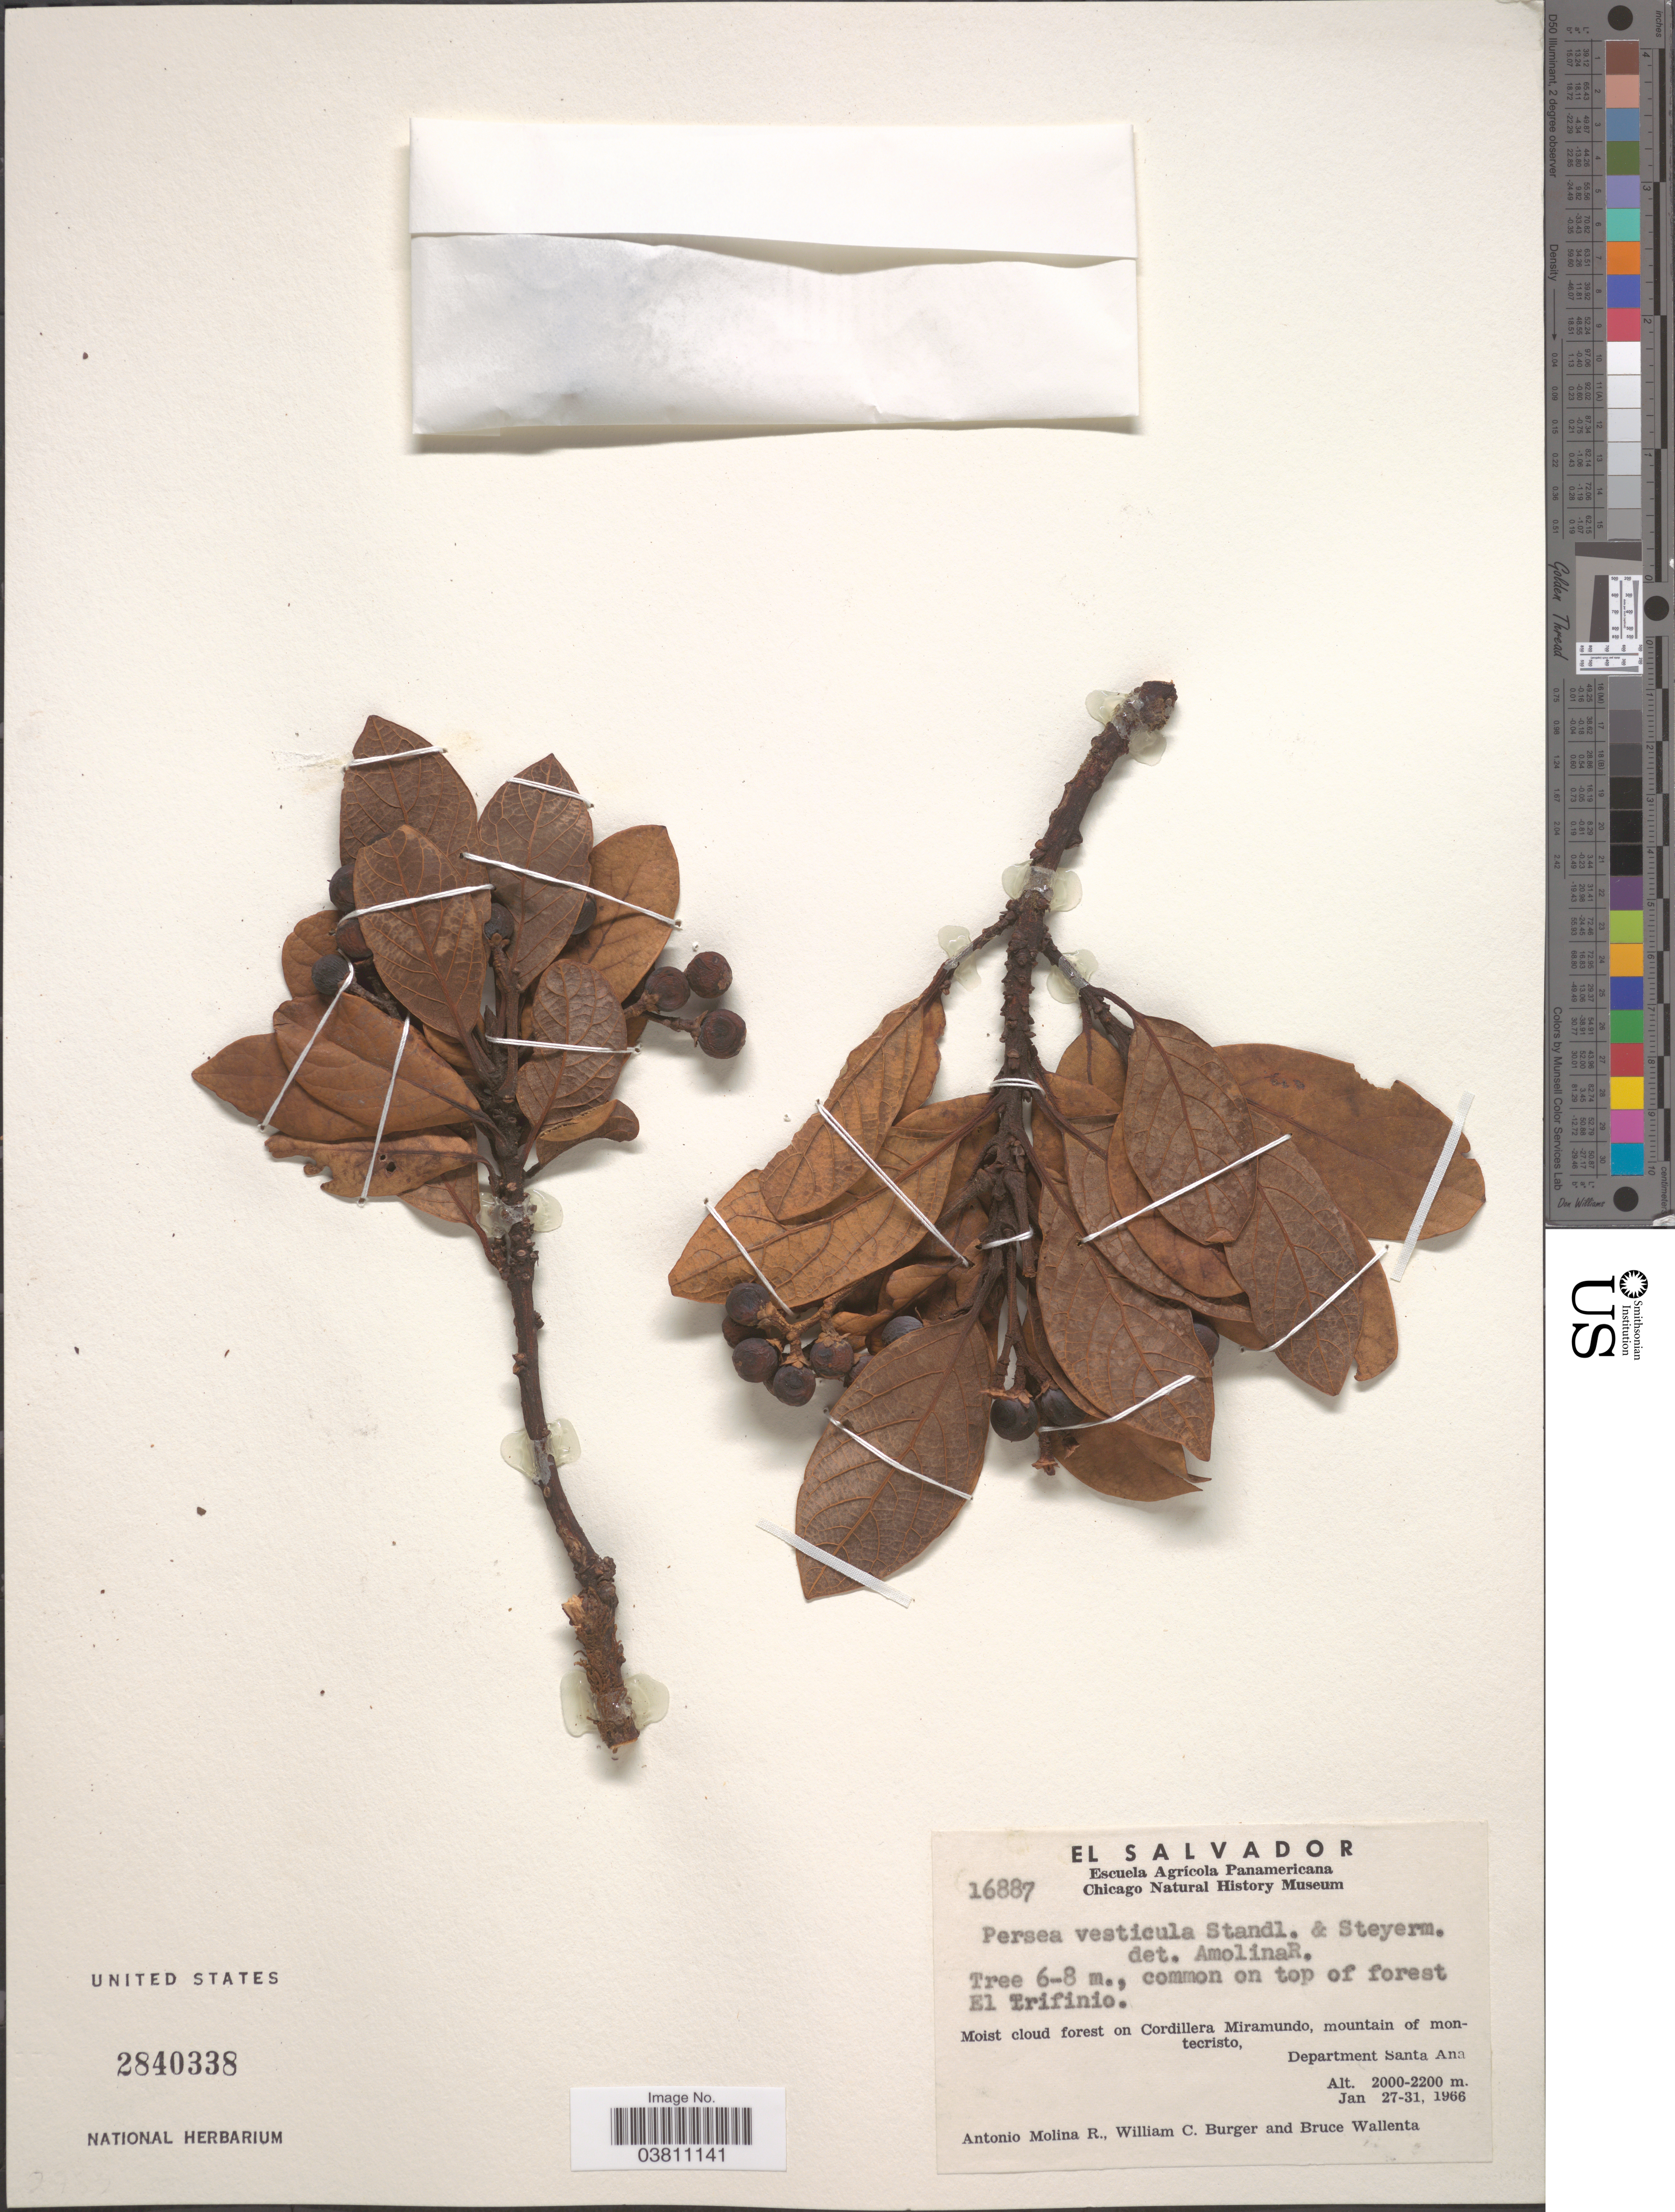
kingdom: Plantae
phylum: Tracheophyta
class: Magnoliopsida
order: Laurales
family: Lauraceae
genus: Persea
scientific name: Persea vesticula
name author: Standl. & Steyerm.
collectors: A. Molina R., W. Burger & B. Wallenta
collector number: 16887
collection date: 1966-01-27/1966-01-31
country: El Salvador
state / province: Santa Ana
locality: On top of forest El Trifinio. On Cordillera Miramundo, mountain of montecristo, Department Santa Ana.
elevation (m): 2000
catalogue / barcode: US 2840338